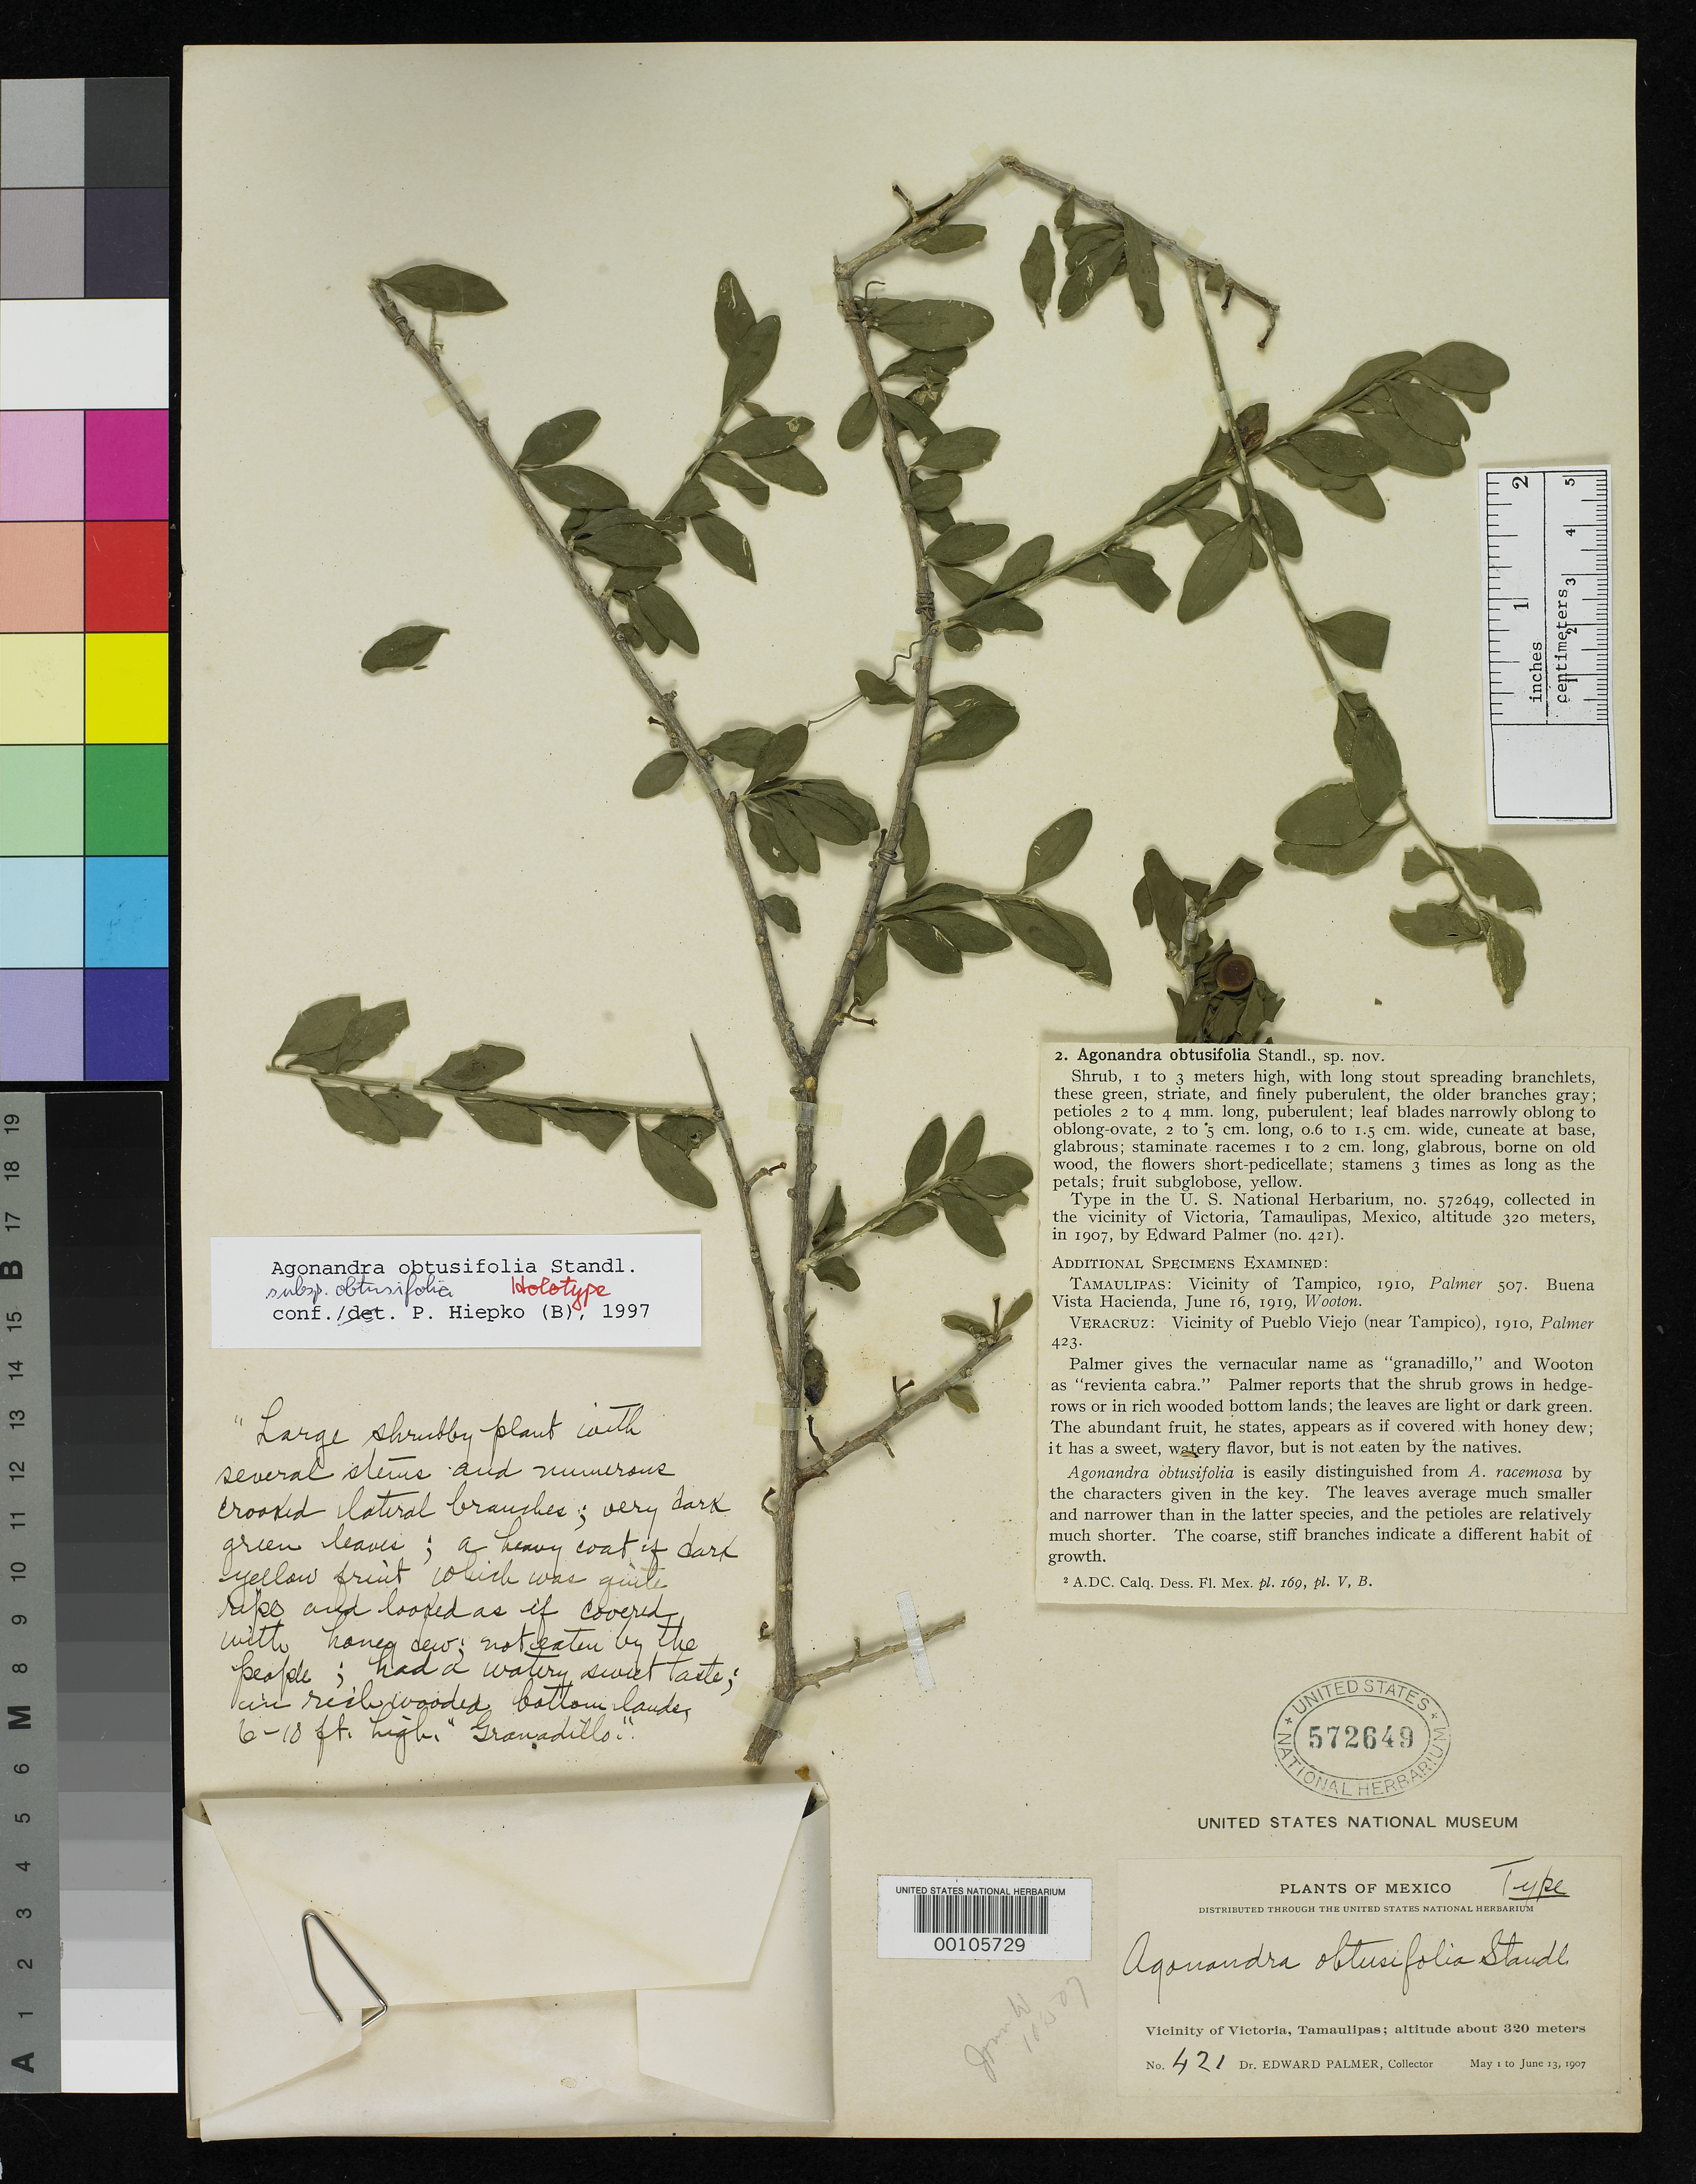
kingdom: Plantae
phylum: Tracheophyta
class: Magnoliopsida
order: Santalales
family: Opiliaceae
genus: Agonandra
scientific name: Agonandra obtusifolia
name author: Standl.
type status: Holotype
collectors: E. Palmer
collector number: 421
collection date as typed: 01 May 1907 to 13 Jun 1907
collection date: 1907-05-01/1907-06-13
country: Mexico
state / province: Tamaulipas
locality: Vicinity of Victoria.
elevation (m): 320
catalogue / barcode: US 572649